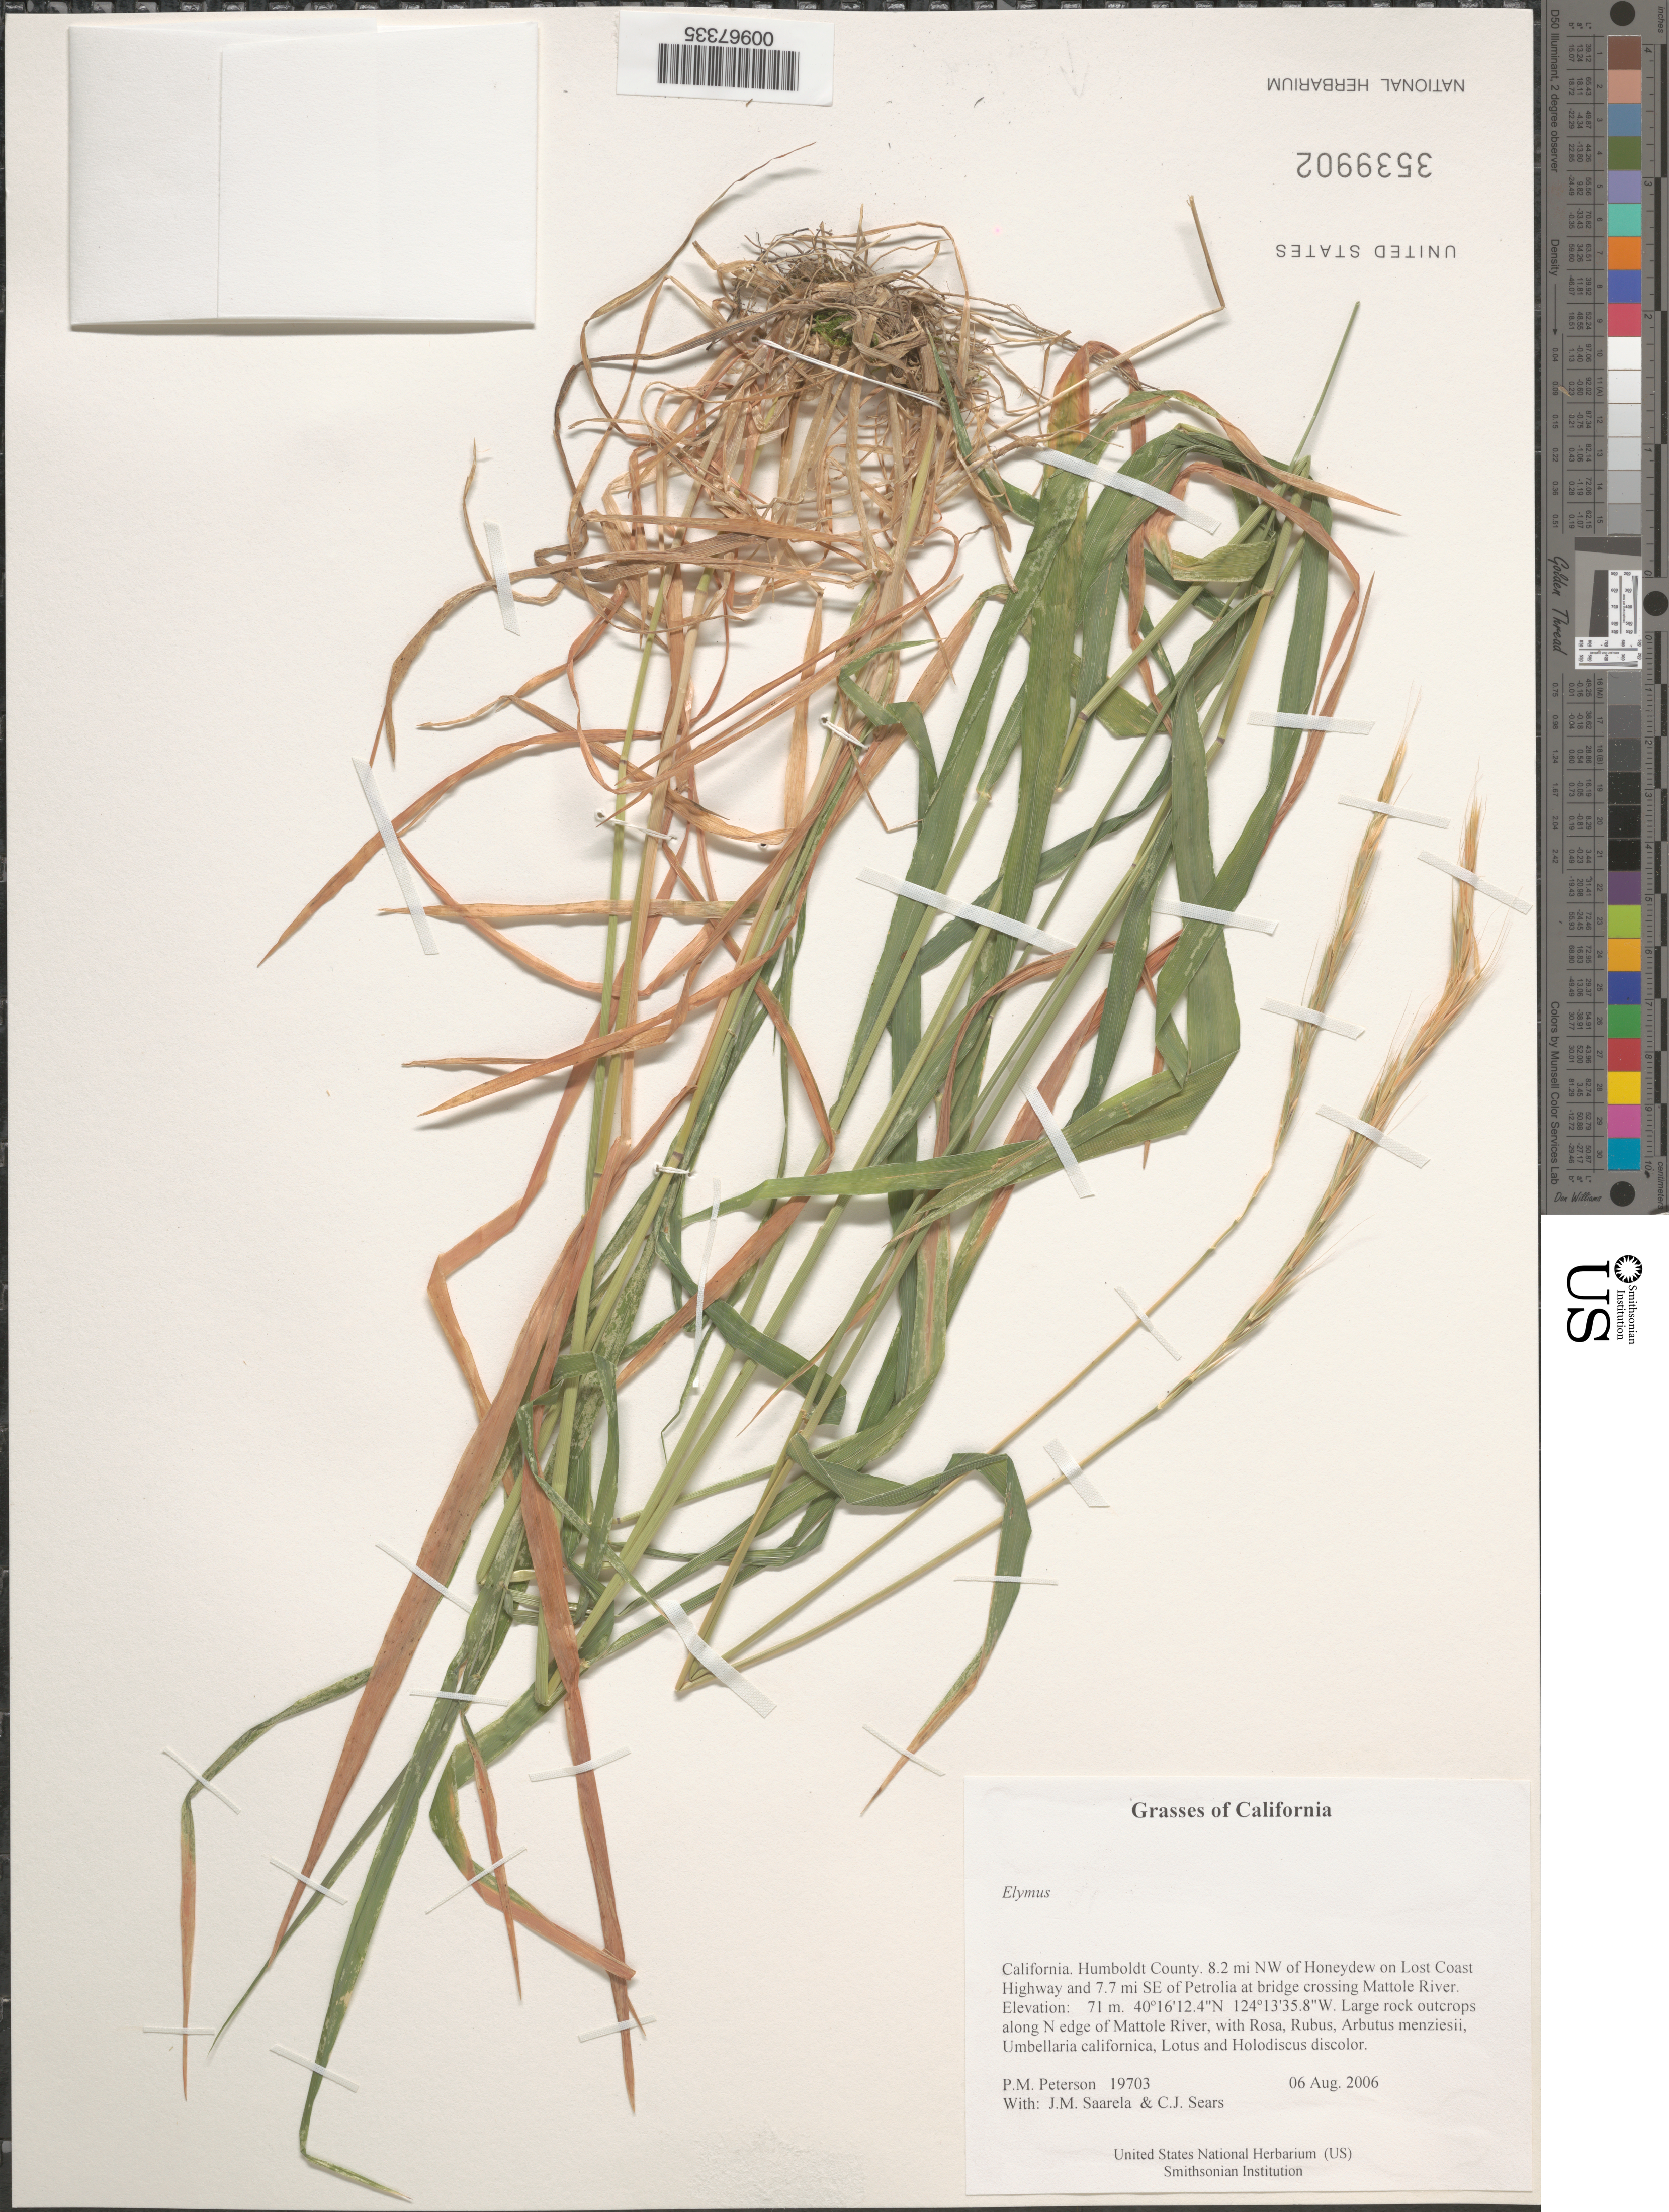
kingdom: Plantae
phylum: Tracheophyta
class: Liliopsida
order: Poales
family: Poaceae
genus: Elymus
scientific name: Elymus sp.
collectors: P. M. Peterson, J. Saarela & C. Sears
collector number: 19703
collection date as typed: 06 Aug 2006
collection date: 2006-08-06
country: United States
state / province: California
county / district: Humboldt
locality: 8.2 mi NW of Honeydew on Lost Coast Highway and 7.7 mi SE of Petrolia at bridge crossing Mattole River.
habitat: Large rock outcrops along N edge of Mattole River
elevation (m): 71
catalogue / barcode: US 3539902